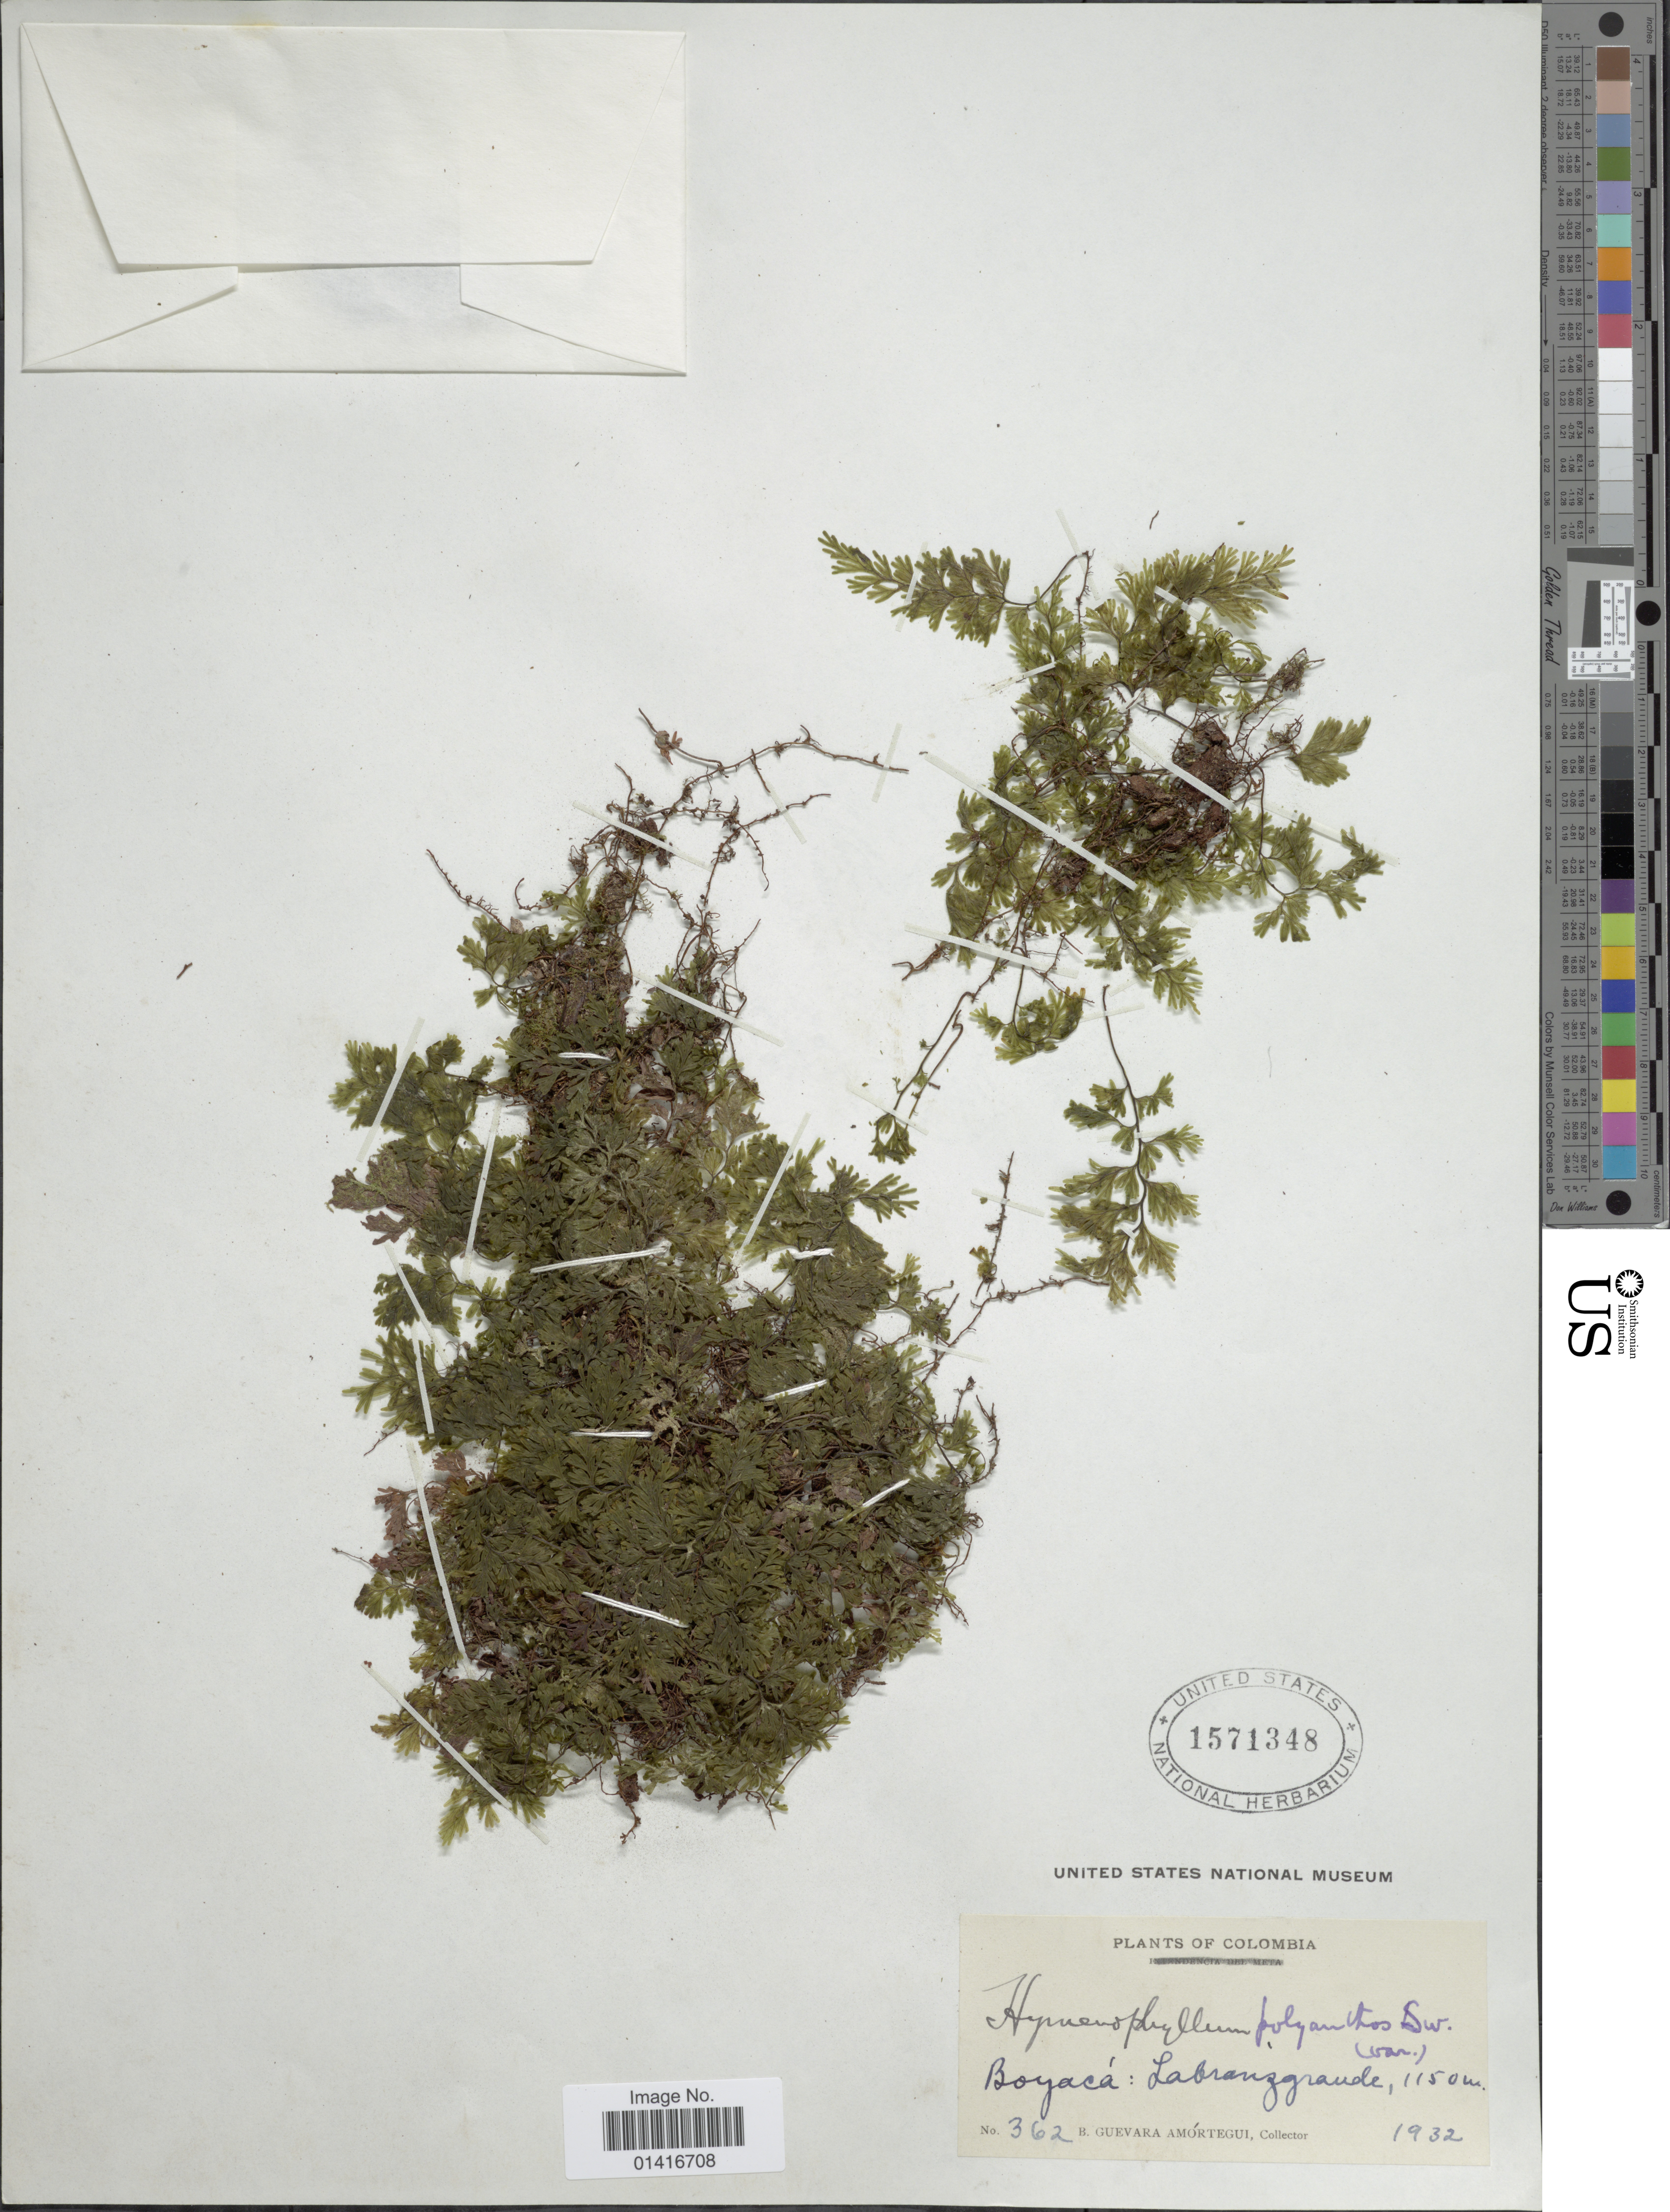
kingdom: Plantae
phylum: Tracheophyta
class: Polypodiopsida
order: Hymenophyllales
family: Hymenophyllaceae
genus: Hymenophyllum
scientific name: Hymenophyllum polyanthos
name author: (Sw.) Sw.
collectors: B. Guevara Amortegui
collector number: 362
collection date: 1932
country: Colombia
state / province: Boyacá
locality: Labranzagrande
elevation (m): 1150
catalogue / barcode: US 1571348